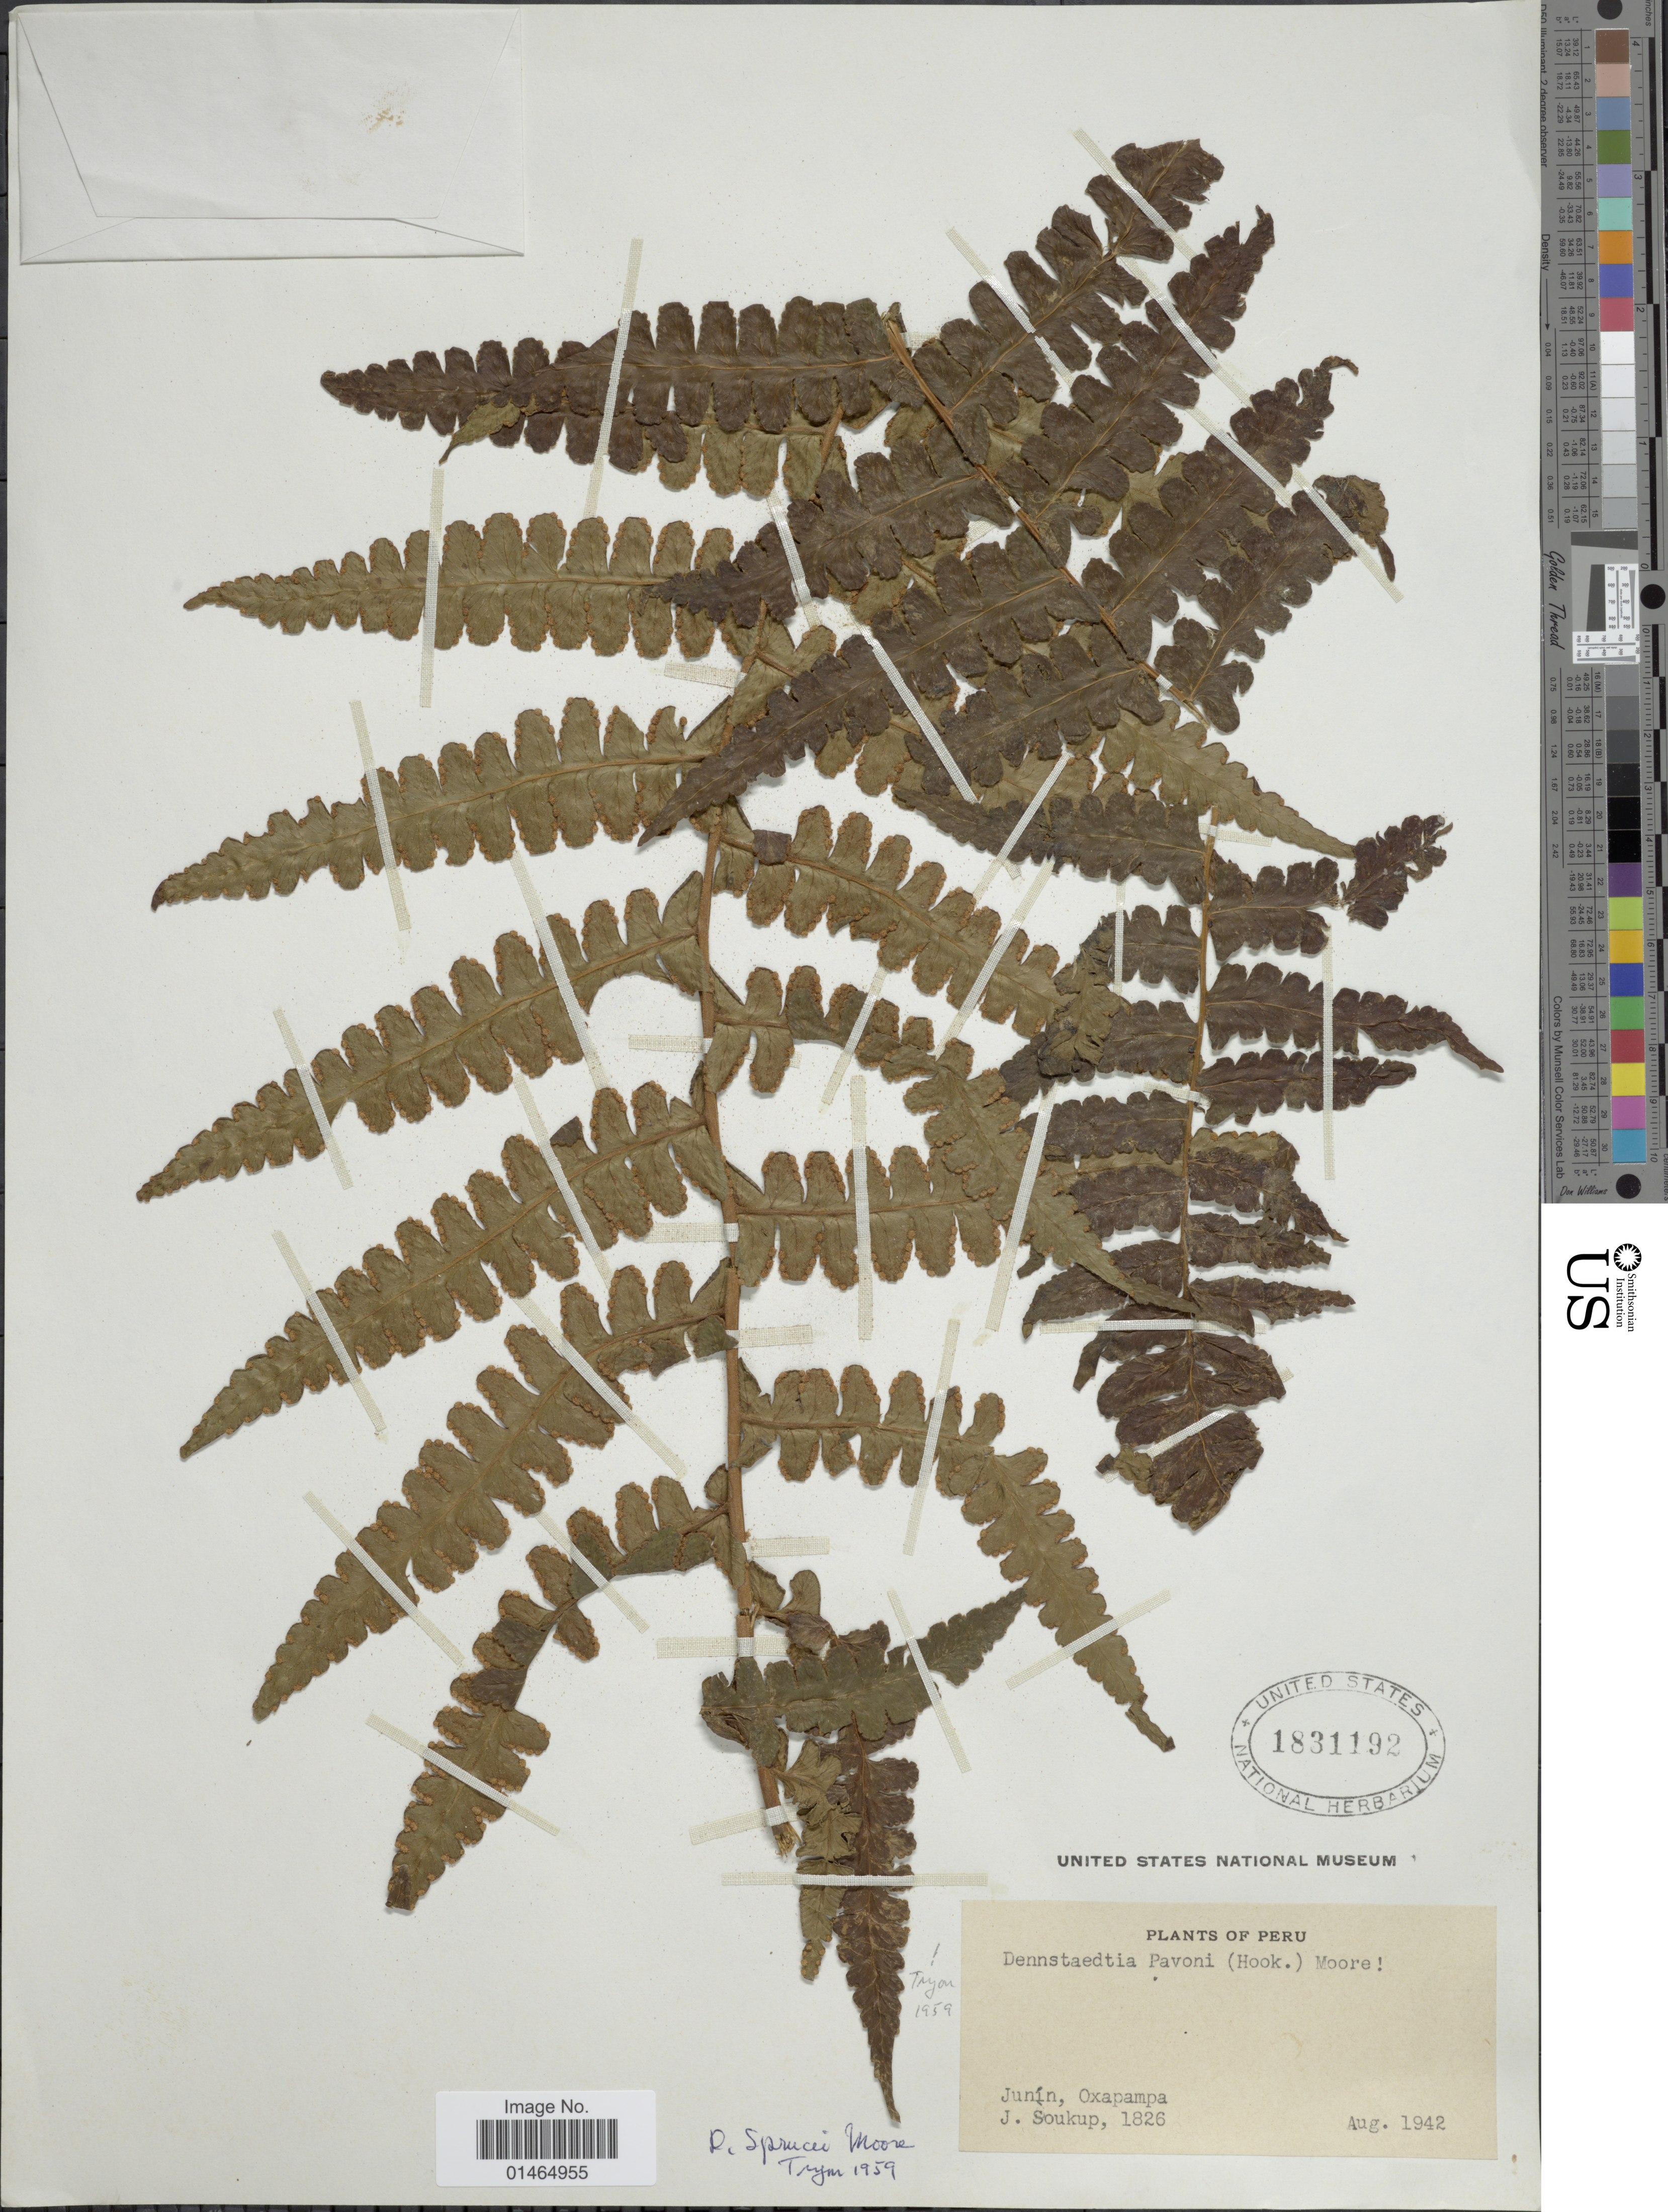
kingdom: Plantae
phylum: Tracheophyta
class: Polypodiopsida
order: Polypodiales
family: Dennstaedtiaceae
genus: Dennstaedtia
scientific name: Dennstaedtia sprucei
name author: T. Moore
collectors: J. Soukup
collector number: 1826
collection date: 1942-08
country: Peru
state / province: Junín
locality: Oxapampa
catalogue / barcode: US 1831192